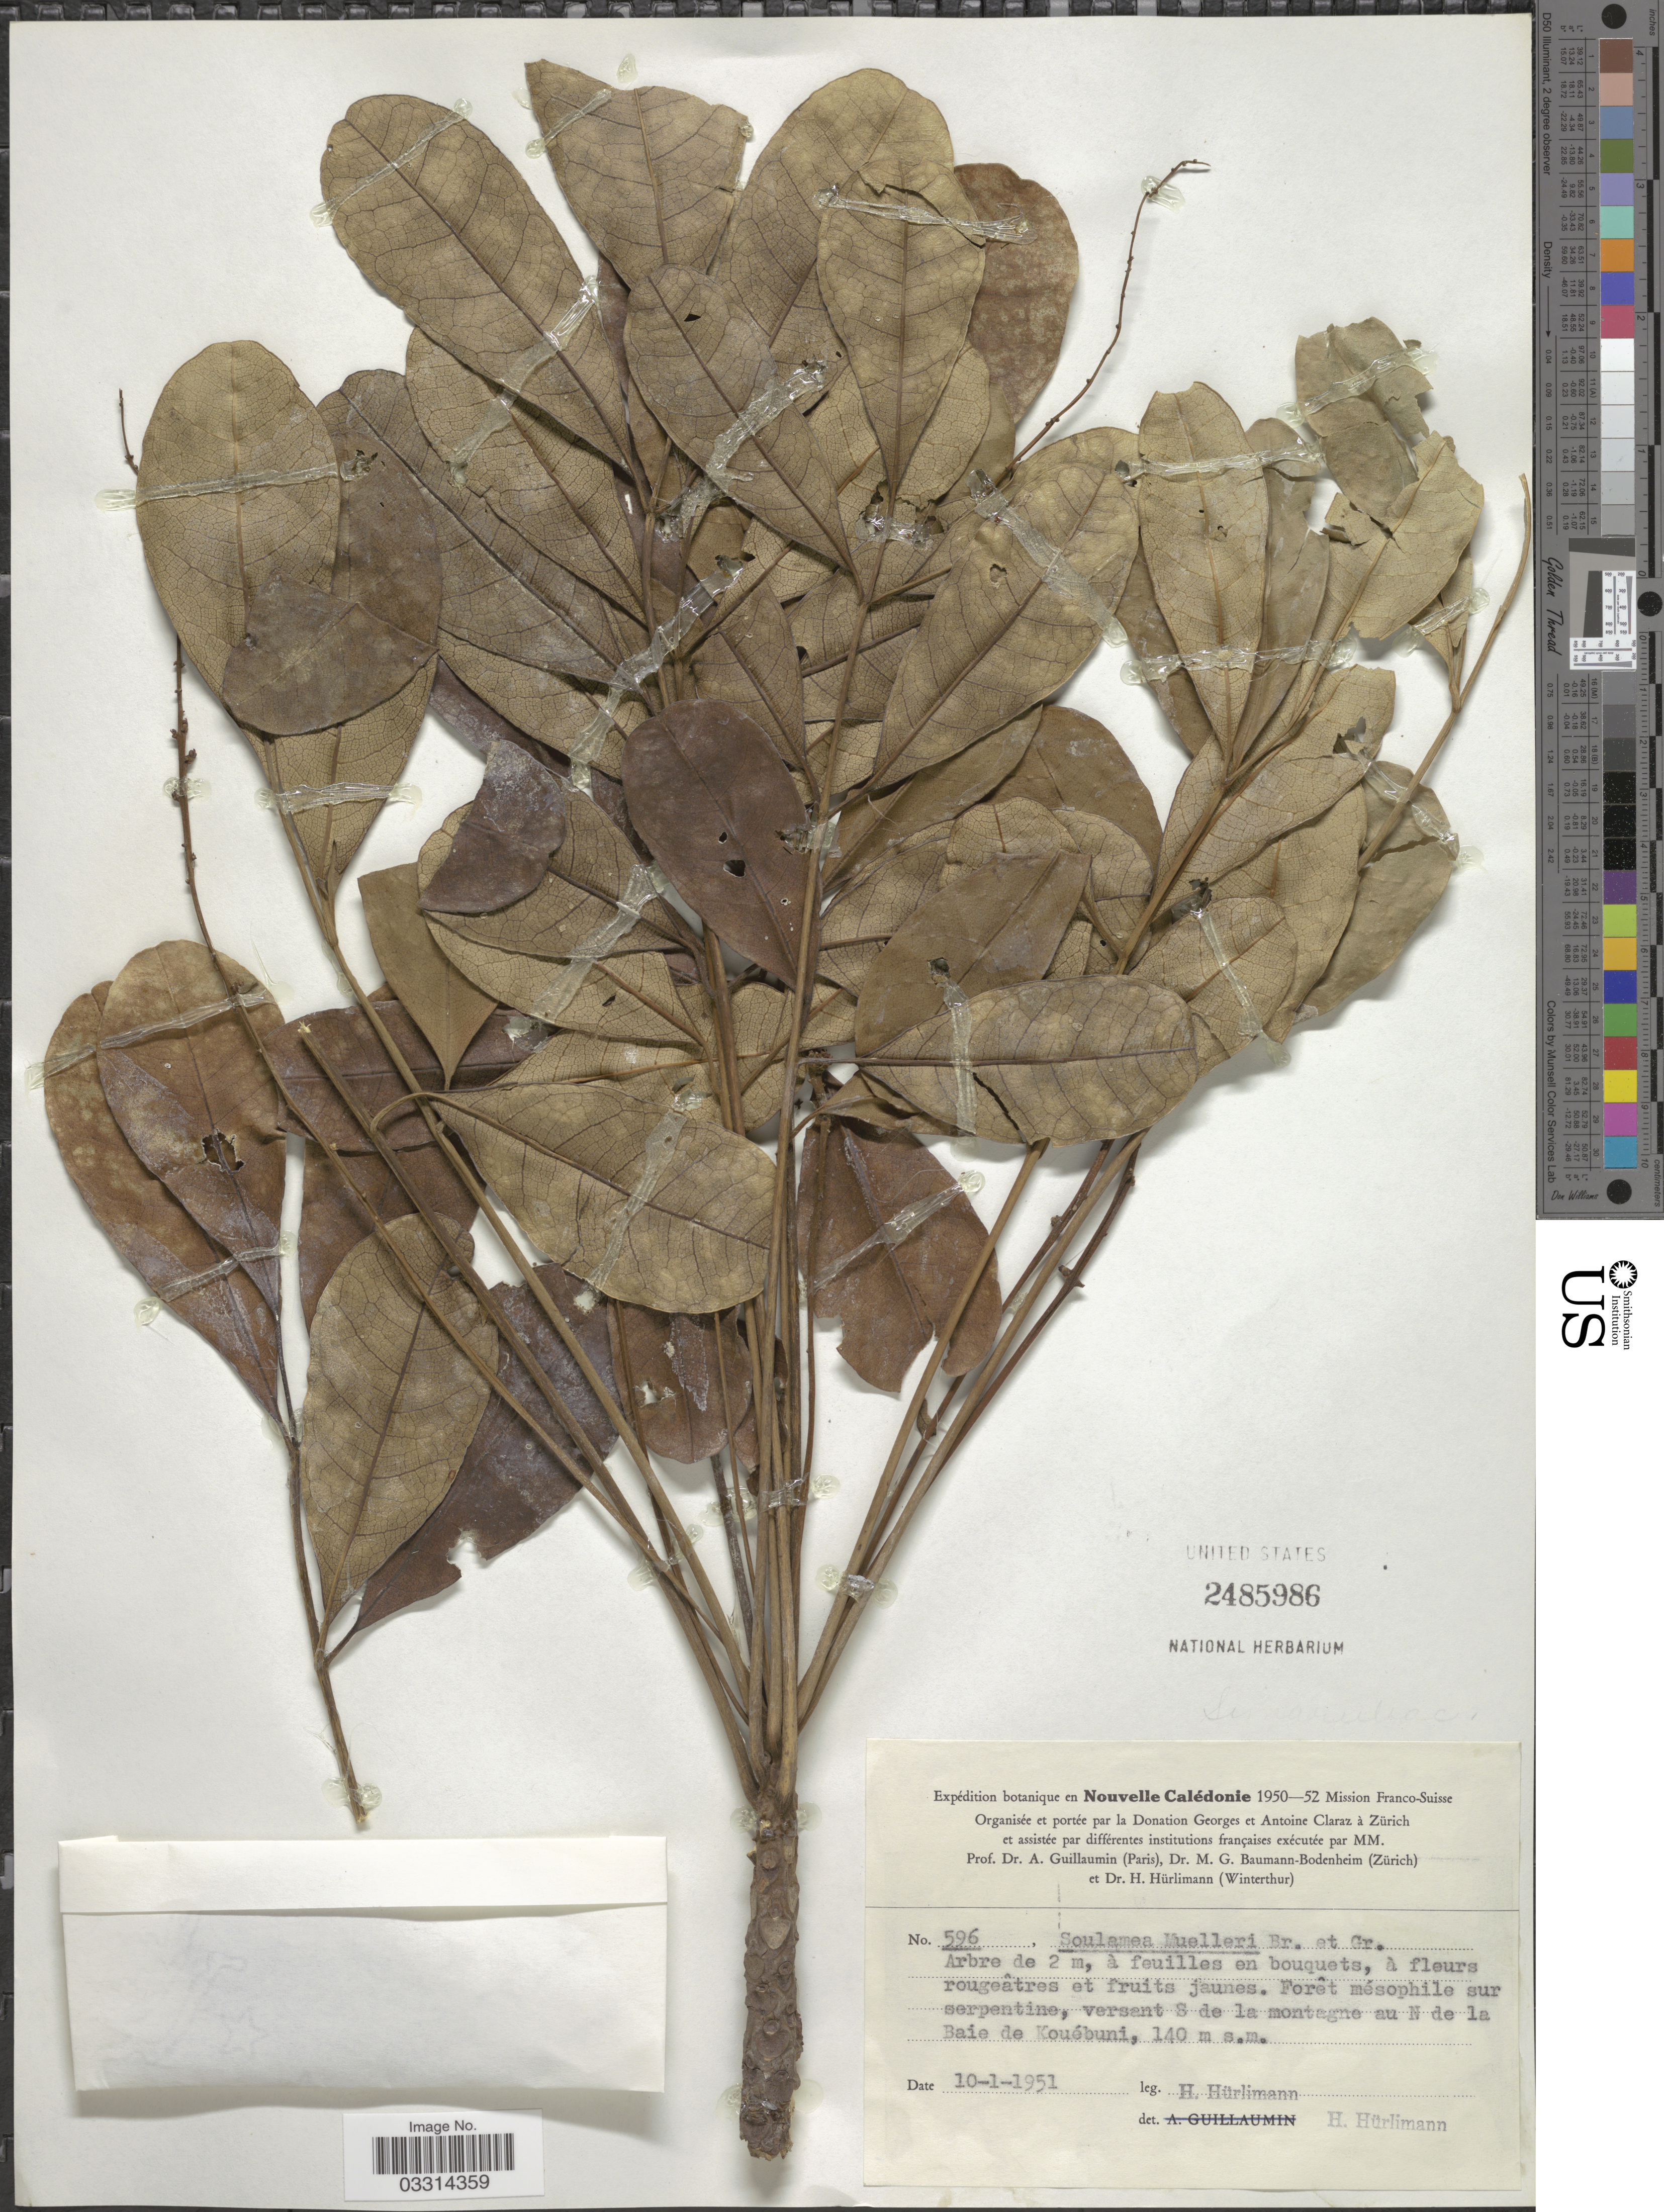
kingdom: Plantae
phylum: Tracheophyta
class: Magnoliopsida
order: Sapindales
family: Simaroubaceae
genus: Soulamea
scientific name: Soulamea muelleri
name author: Brongn. & Gris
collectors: H. Hürlimann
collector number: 596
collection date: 1951-01-10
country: New Caledonia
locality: Forêt mésophile sur serpentine, versant S de la montagne au N de la Baie de Kouébuni.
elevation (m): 140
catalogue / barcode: US 2485986